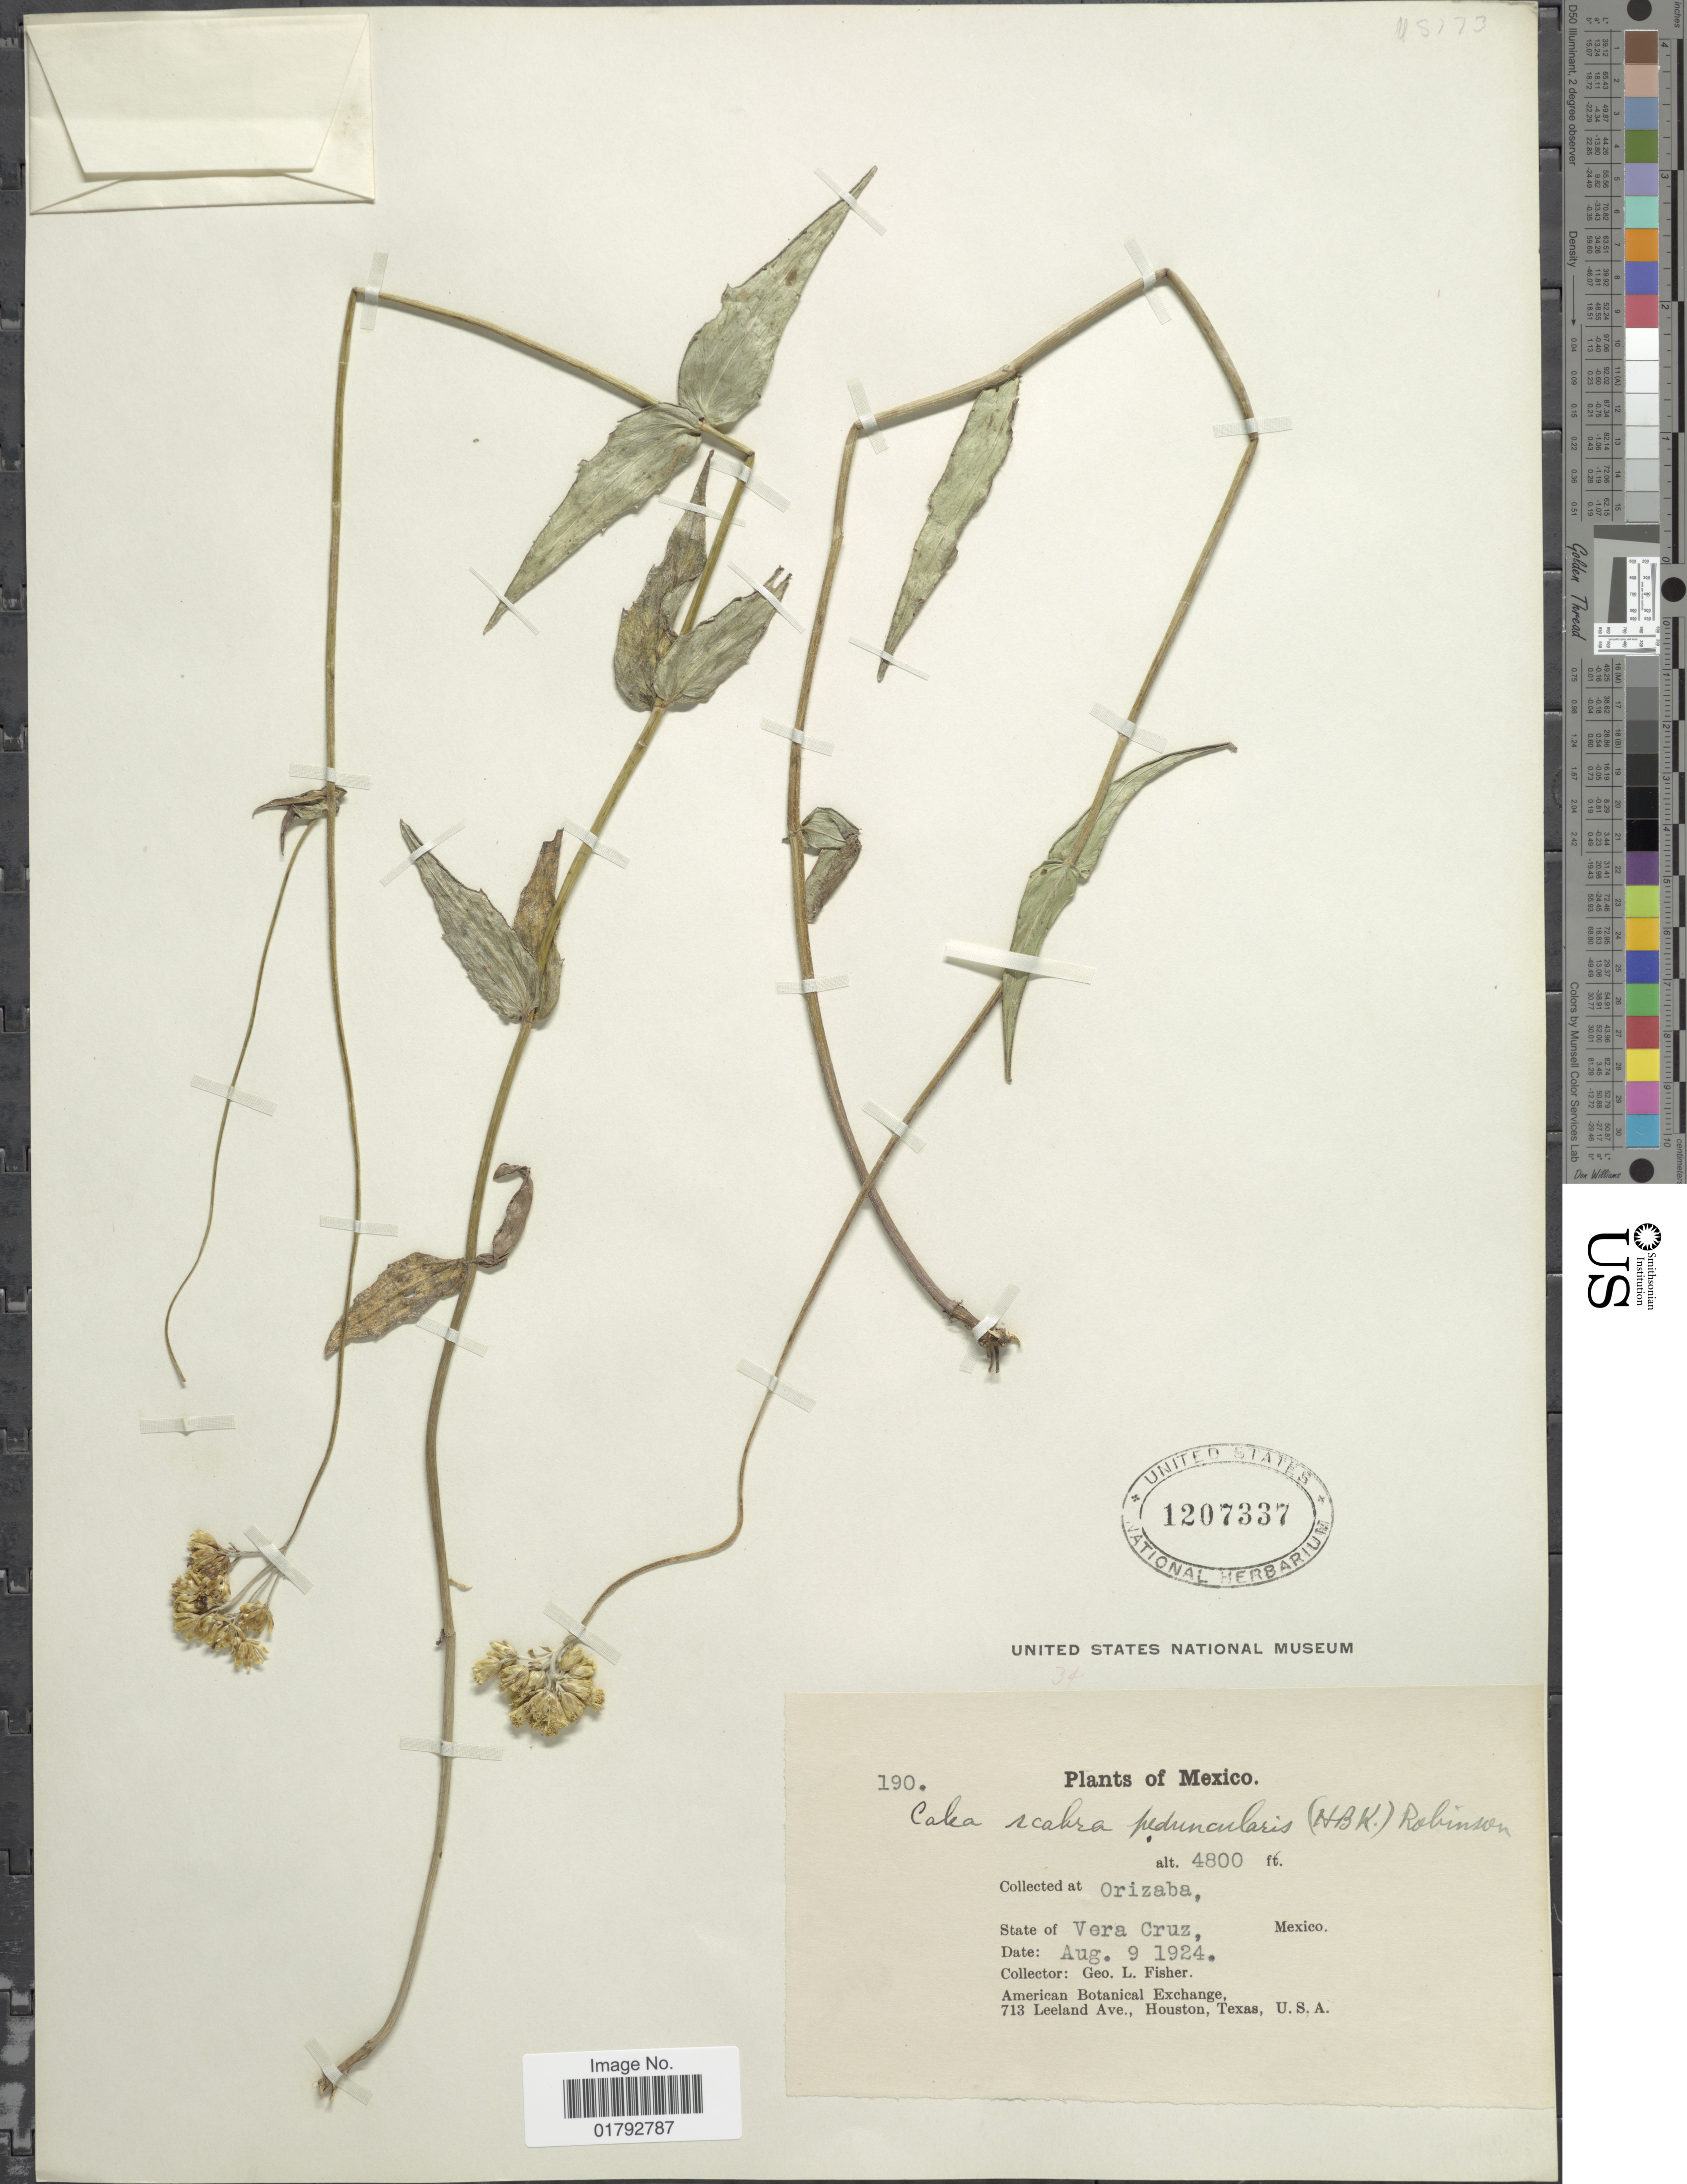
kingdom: Plantae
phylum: Tracheophyta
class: Magnoliopsida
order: Asterales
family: Asteraceae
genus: Alloispermum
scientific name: Alloispermum scabrum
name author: (Lag.) H. Rob.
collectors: G. L. Fisher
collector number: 190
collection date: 1924-08-09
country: Mexico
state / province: Veracruz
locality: State of Vera Cruz, Mexico. Orizaba.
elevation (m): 1463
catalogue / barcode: US 1207337